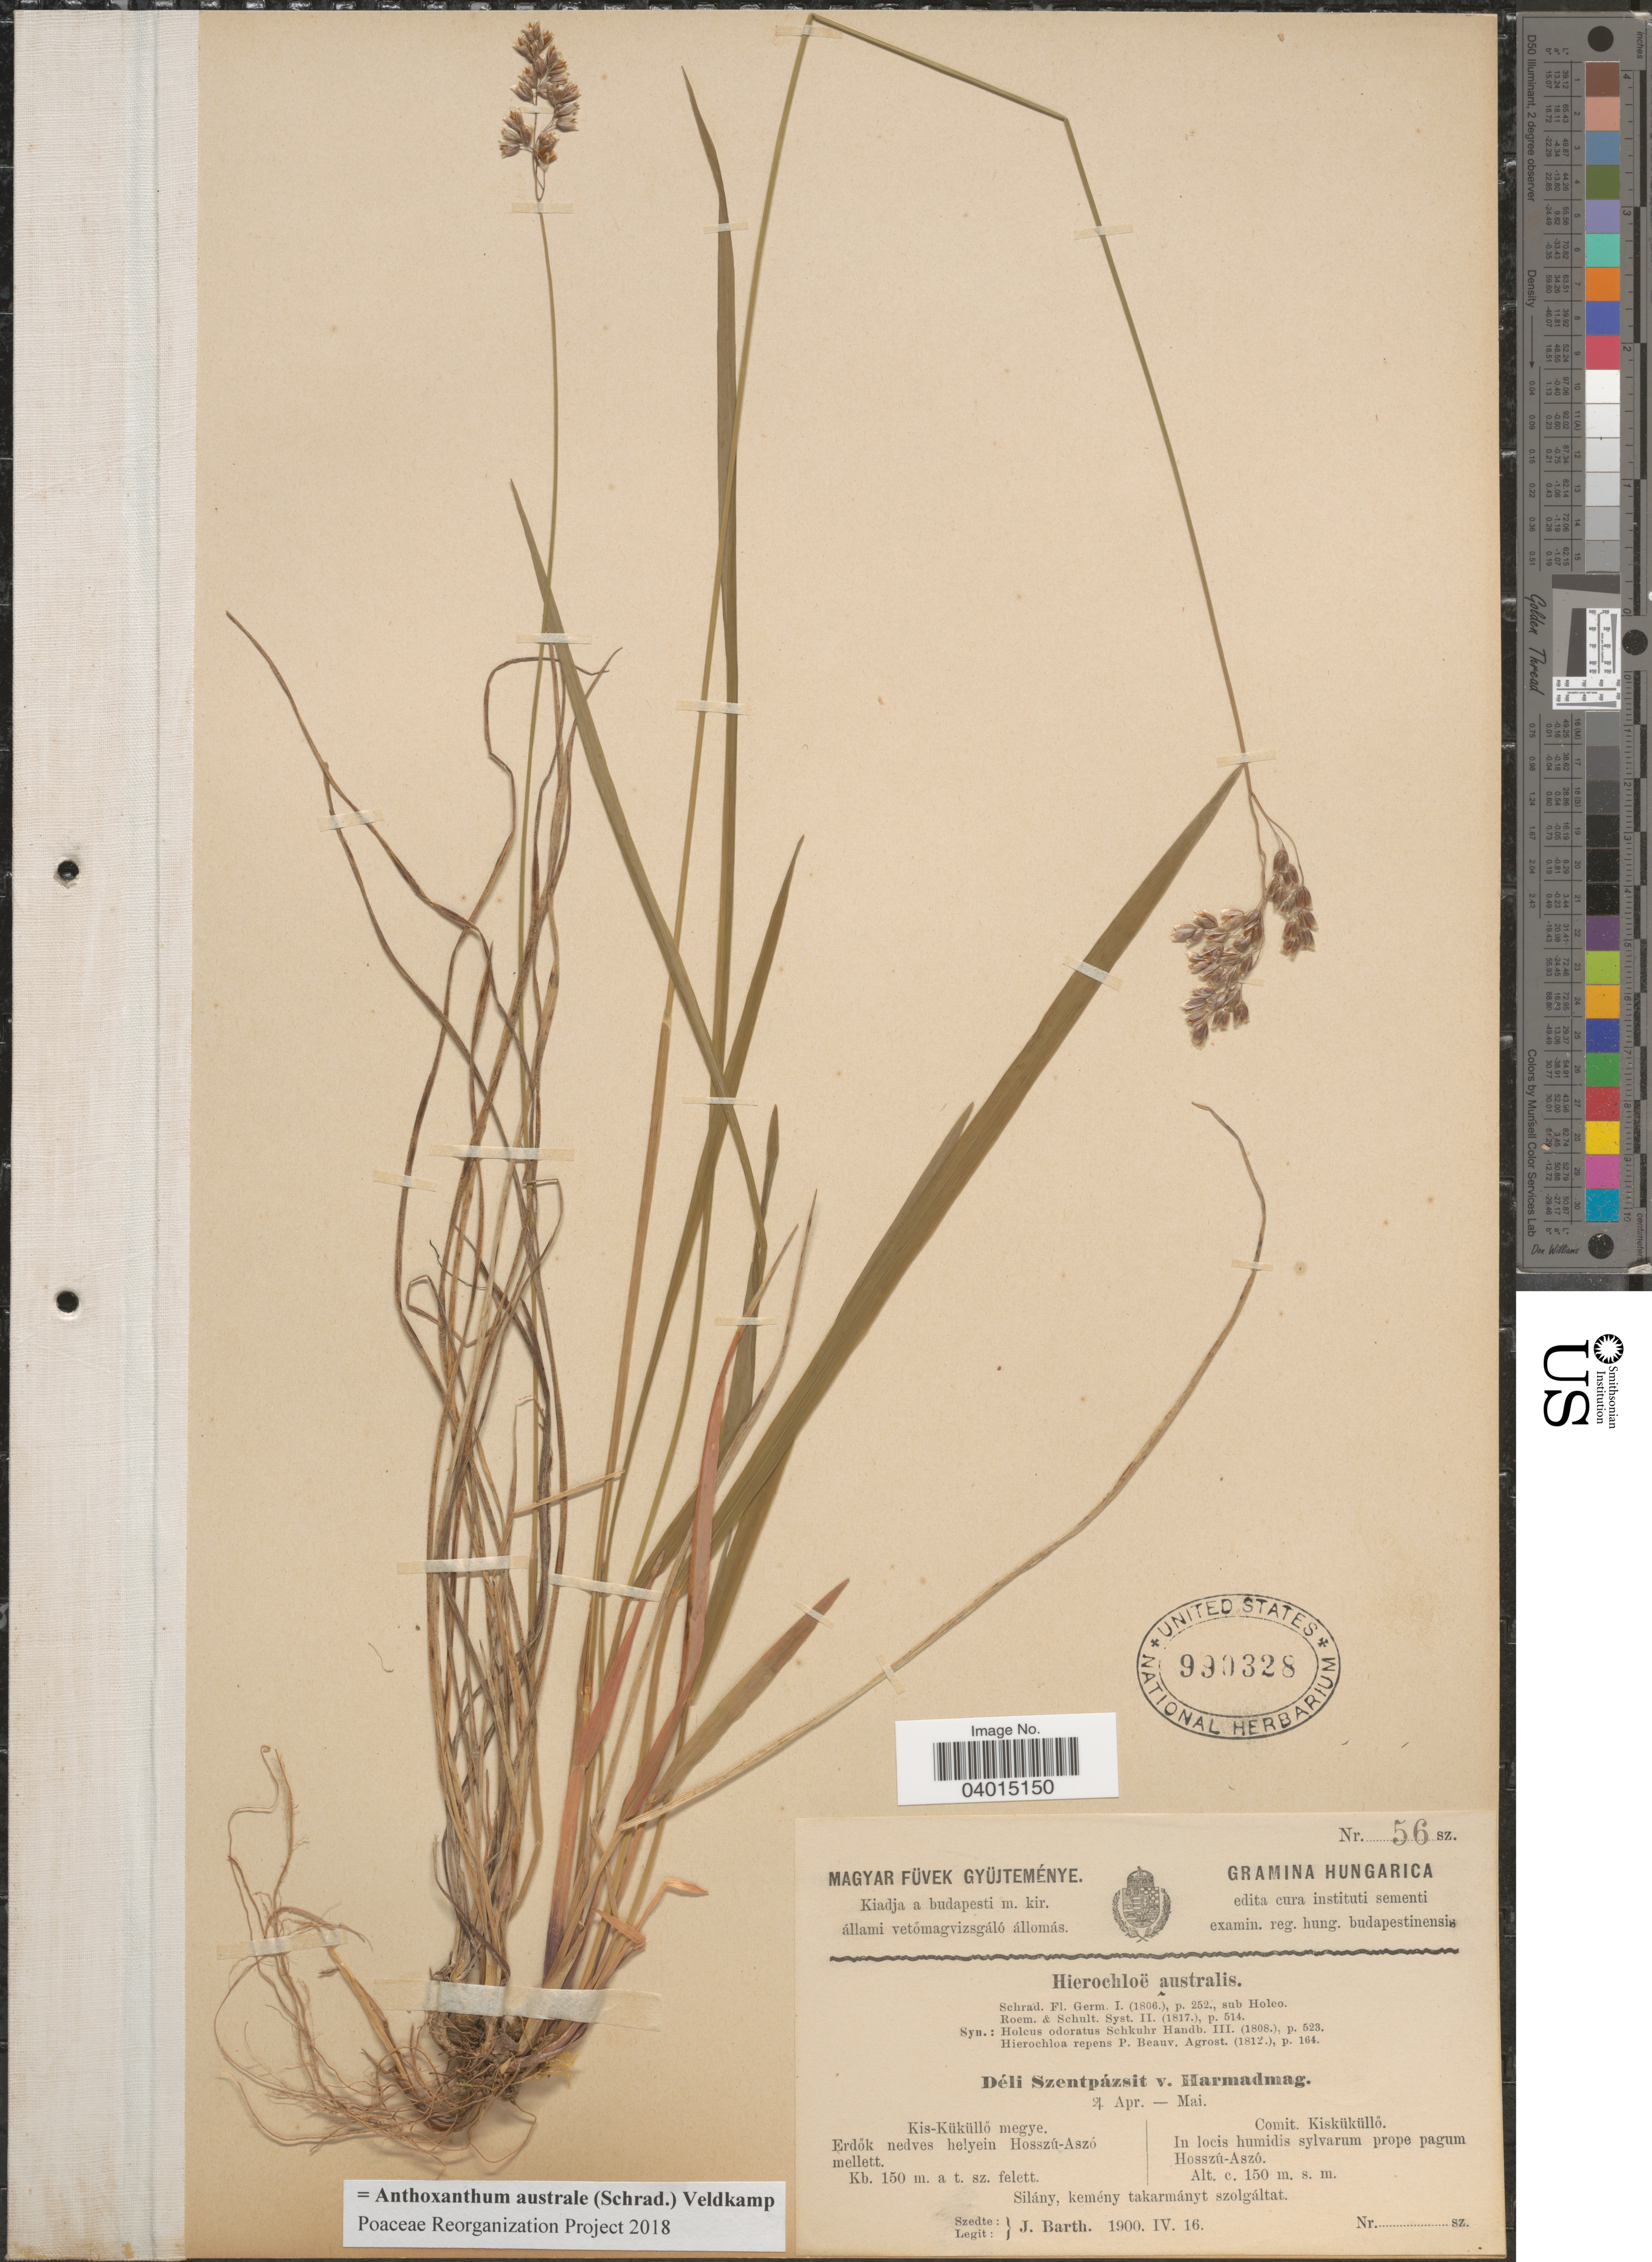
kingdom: Plantae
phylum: Tracheophyta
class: Liliopsida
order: Poales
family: Poaceae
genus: Anthoxanthum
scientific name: Anthoxanthum australe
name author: (Schrad.) Veldkamp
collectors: J. Barth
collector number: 56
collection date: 1900-04-16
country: Hungary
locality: Hungarica. Comit. Kisküküllö. In locis humidis sylvarum prope pagum Hosszú-Aszó.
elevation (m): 150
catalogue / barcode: US 990328